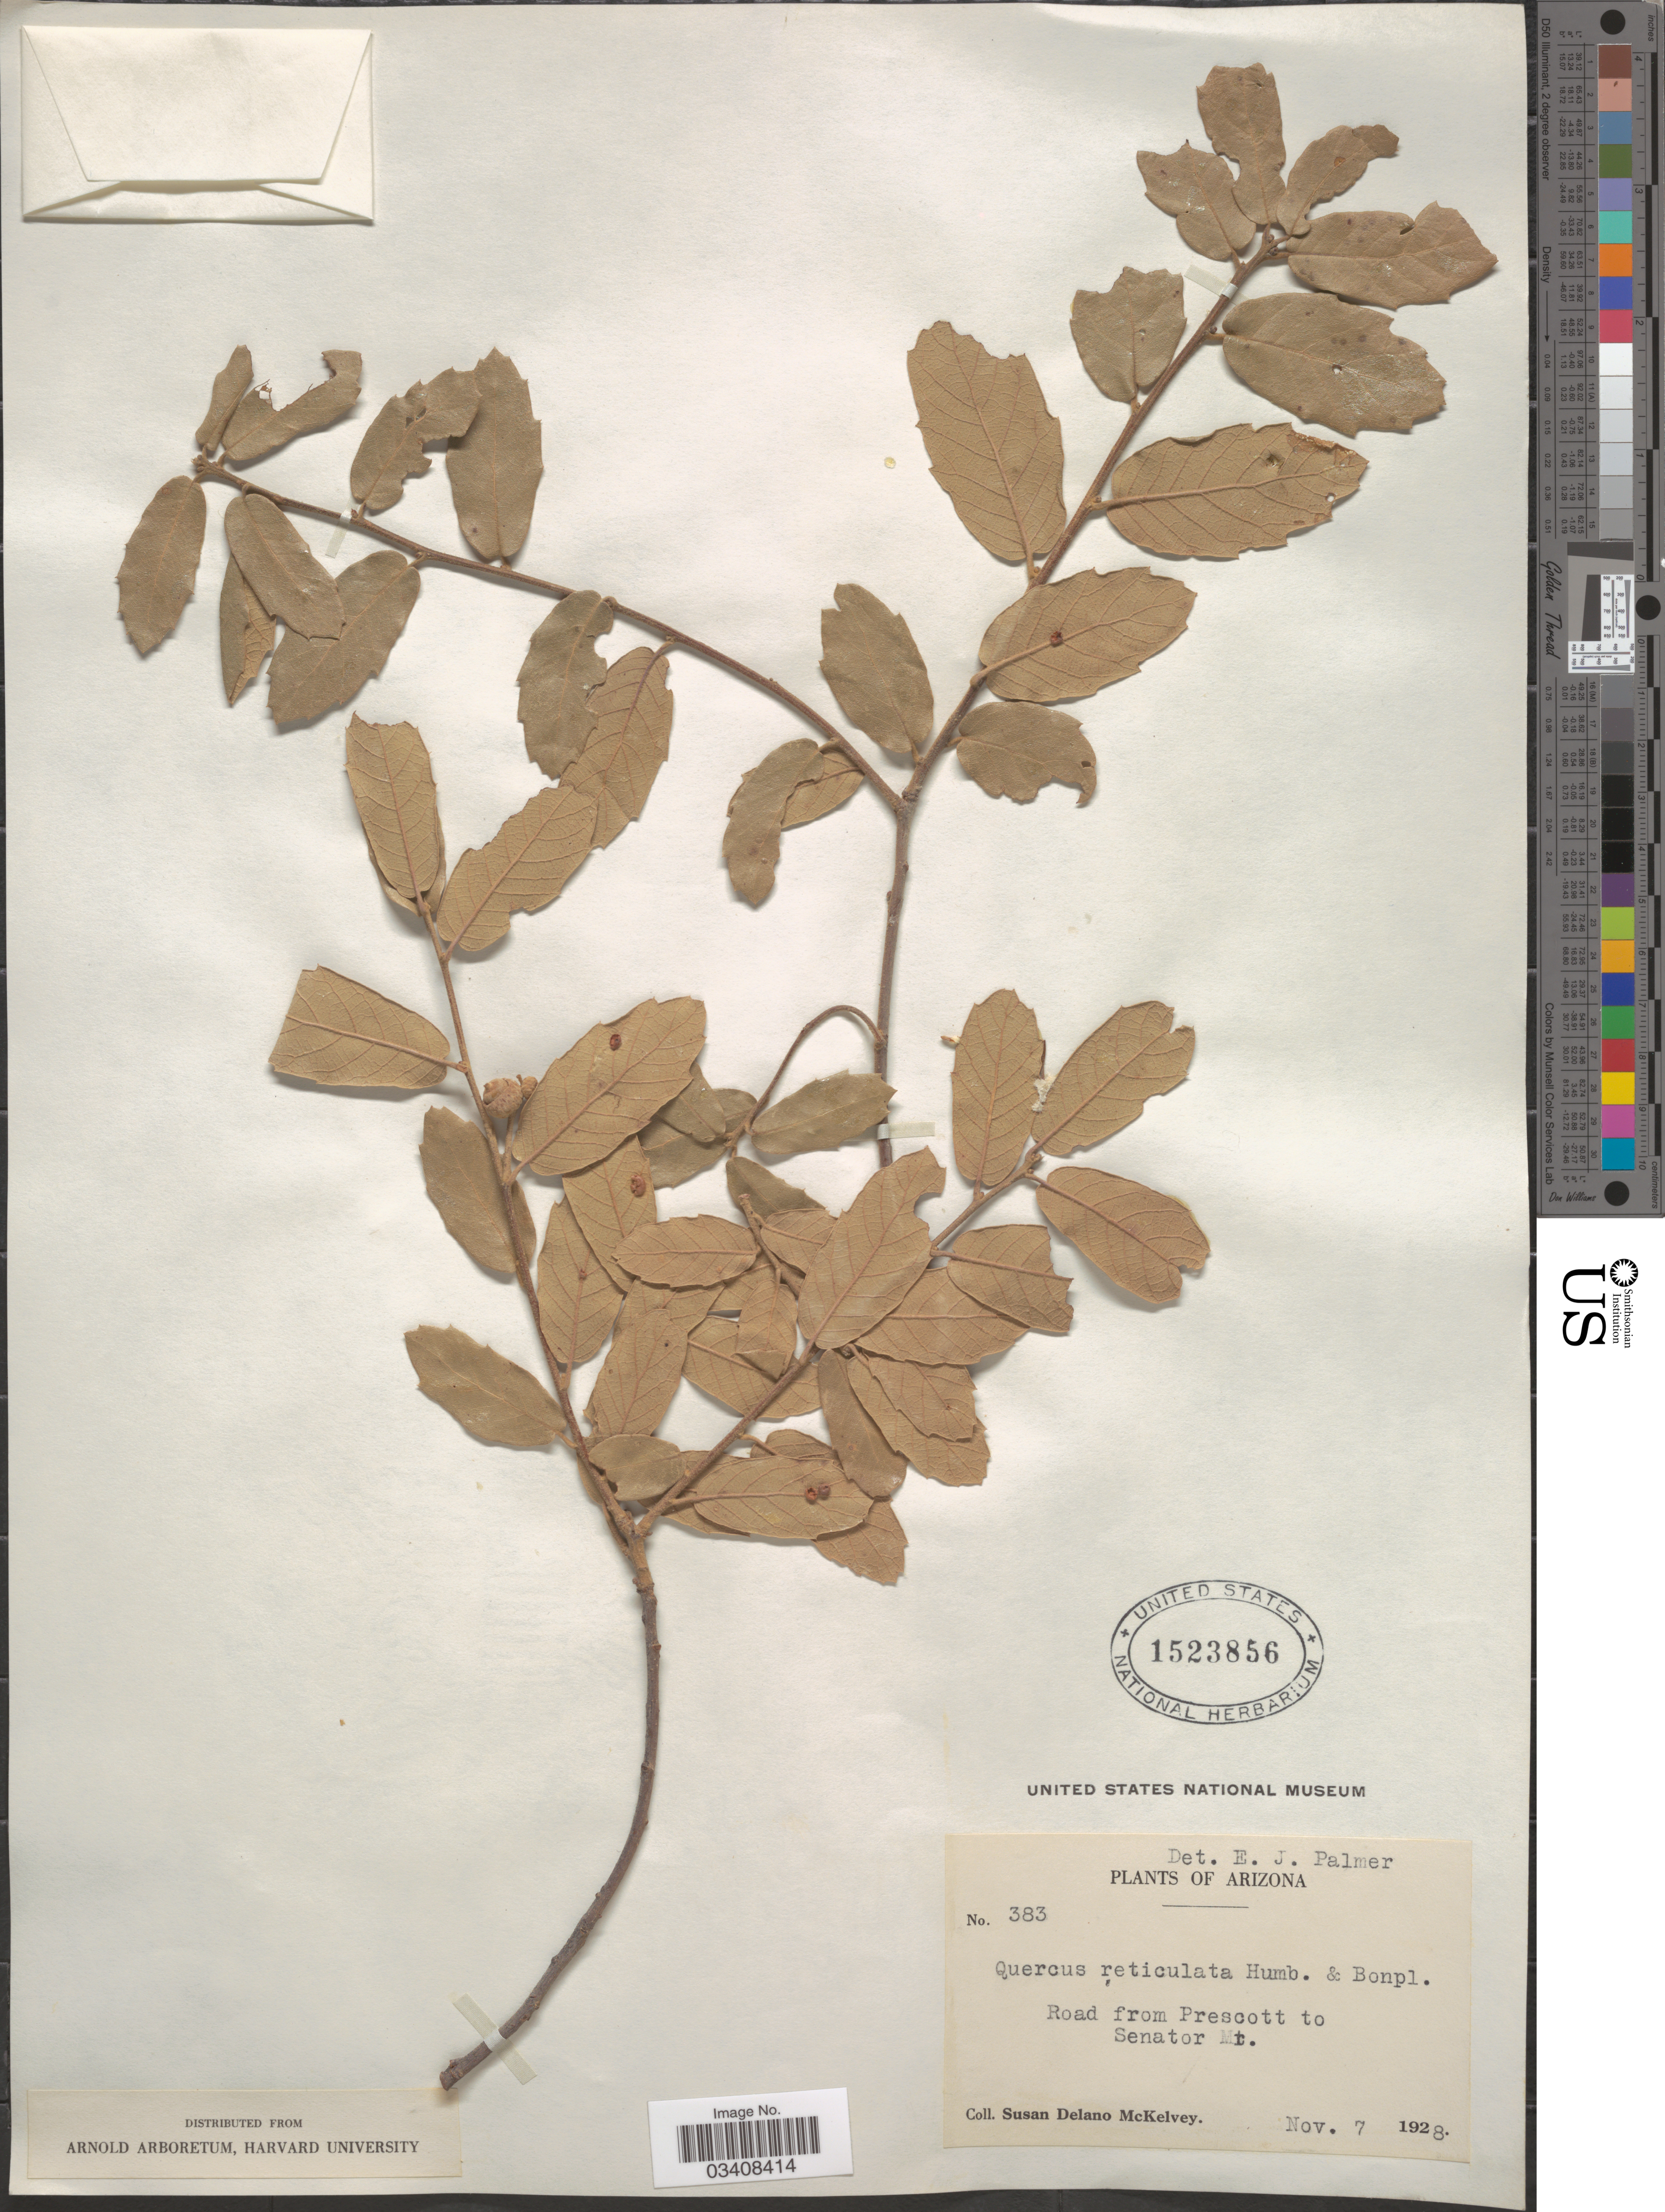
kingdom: Plantae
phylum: Tracheophyta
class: Magnoliopsida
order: Fagales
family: Fagaceae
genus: Quercus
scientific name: Quercus rugosa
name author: Née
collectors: S. A. McKelvey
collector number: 383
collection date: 1928-11-07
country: United States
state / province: Arizona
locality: Road from Prescott to Senator Mt.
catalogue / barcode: US 1523856